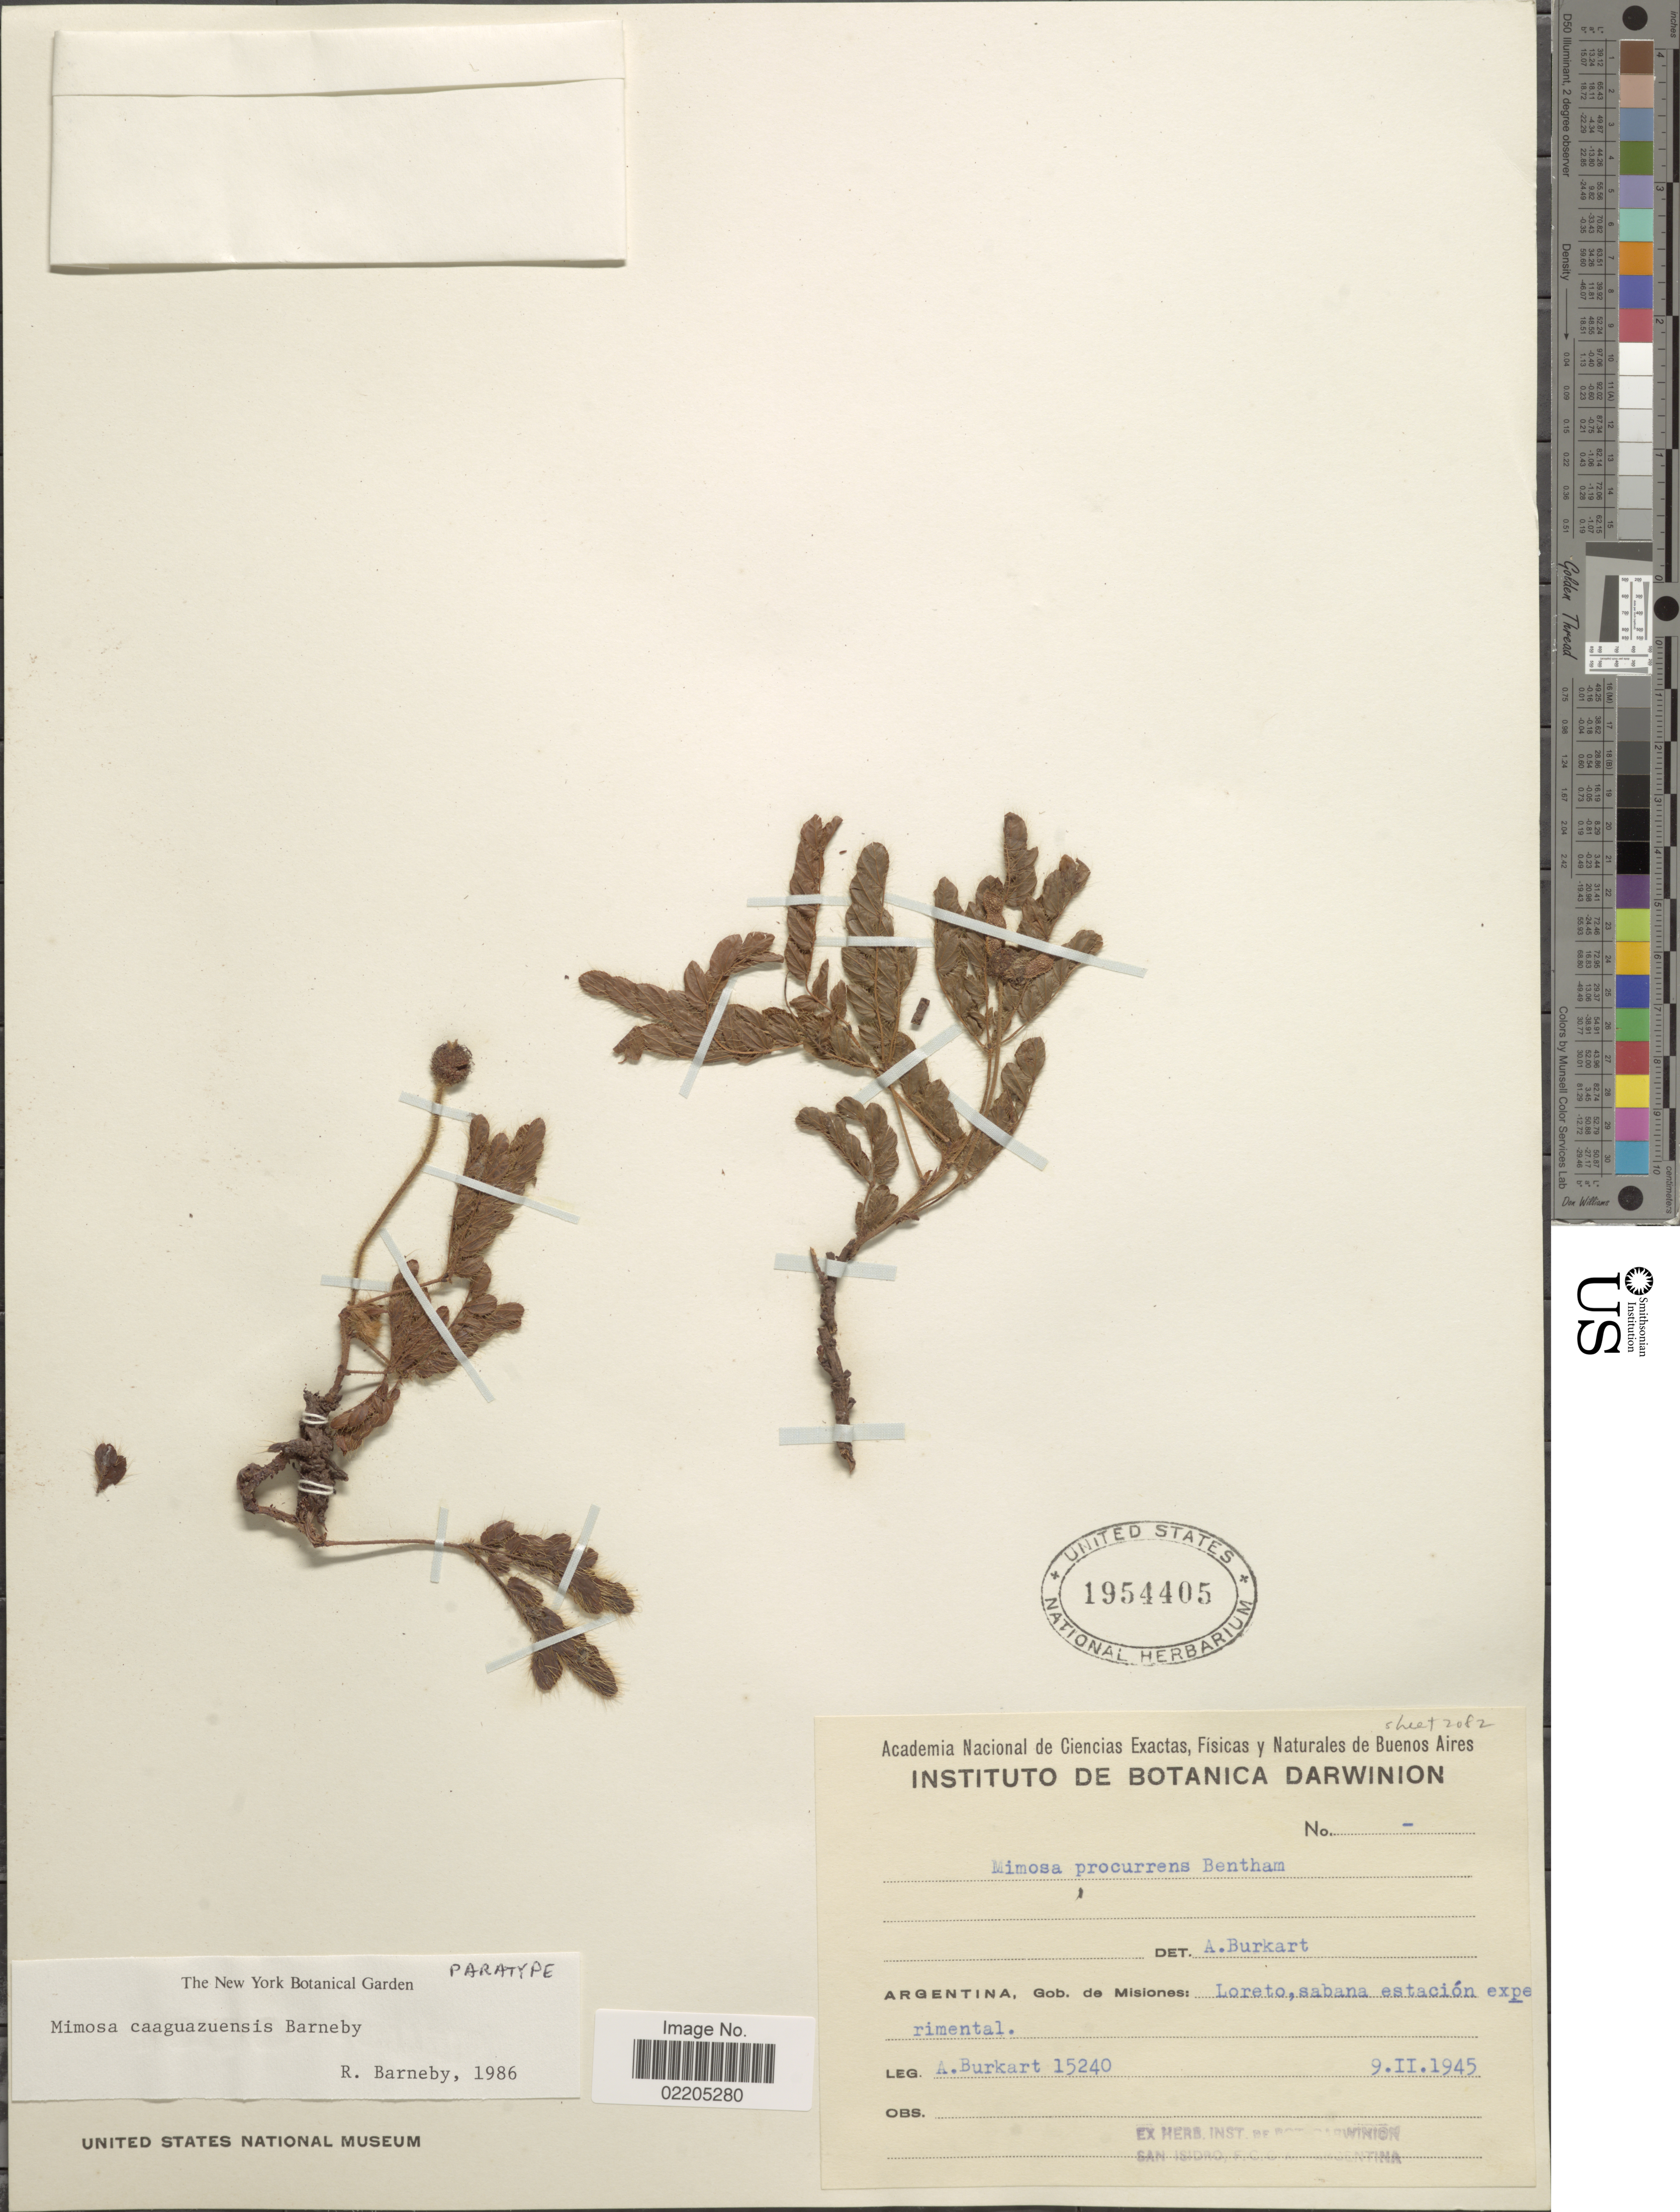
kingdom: Plantae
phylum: Tracheophyta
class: Magnoliopsida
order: Fabales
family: Fabaceae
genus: Mimosa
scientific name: Mimosa caaguazuensis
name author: Barneby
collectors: A. E. Burkart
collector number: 15240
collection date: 1945-02-09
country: Argentina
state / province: Misiones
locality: Loreto, sabana estacion experimental.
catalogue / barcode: US 1954405